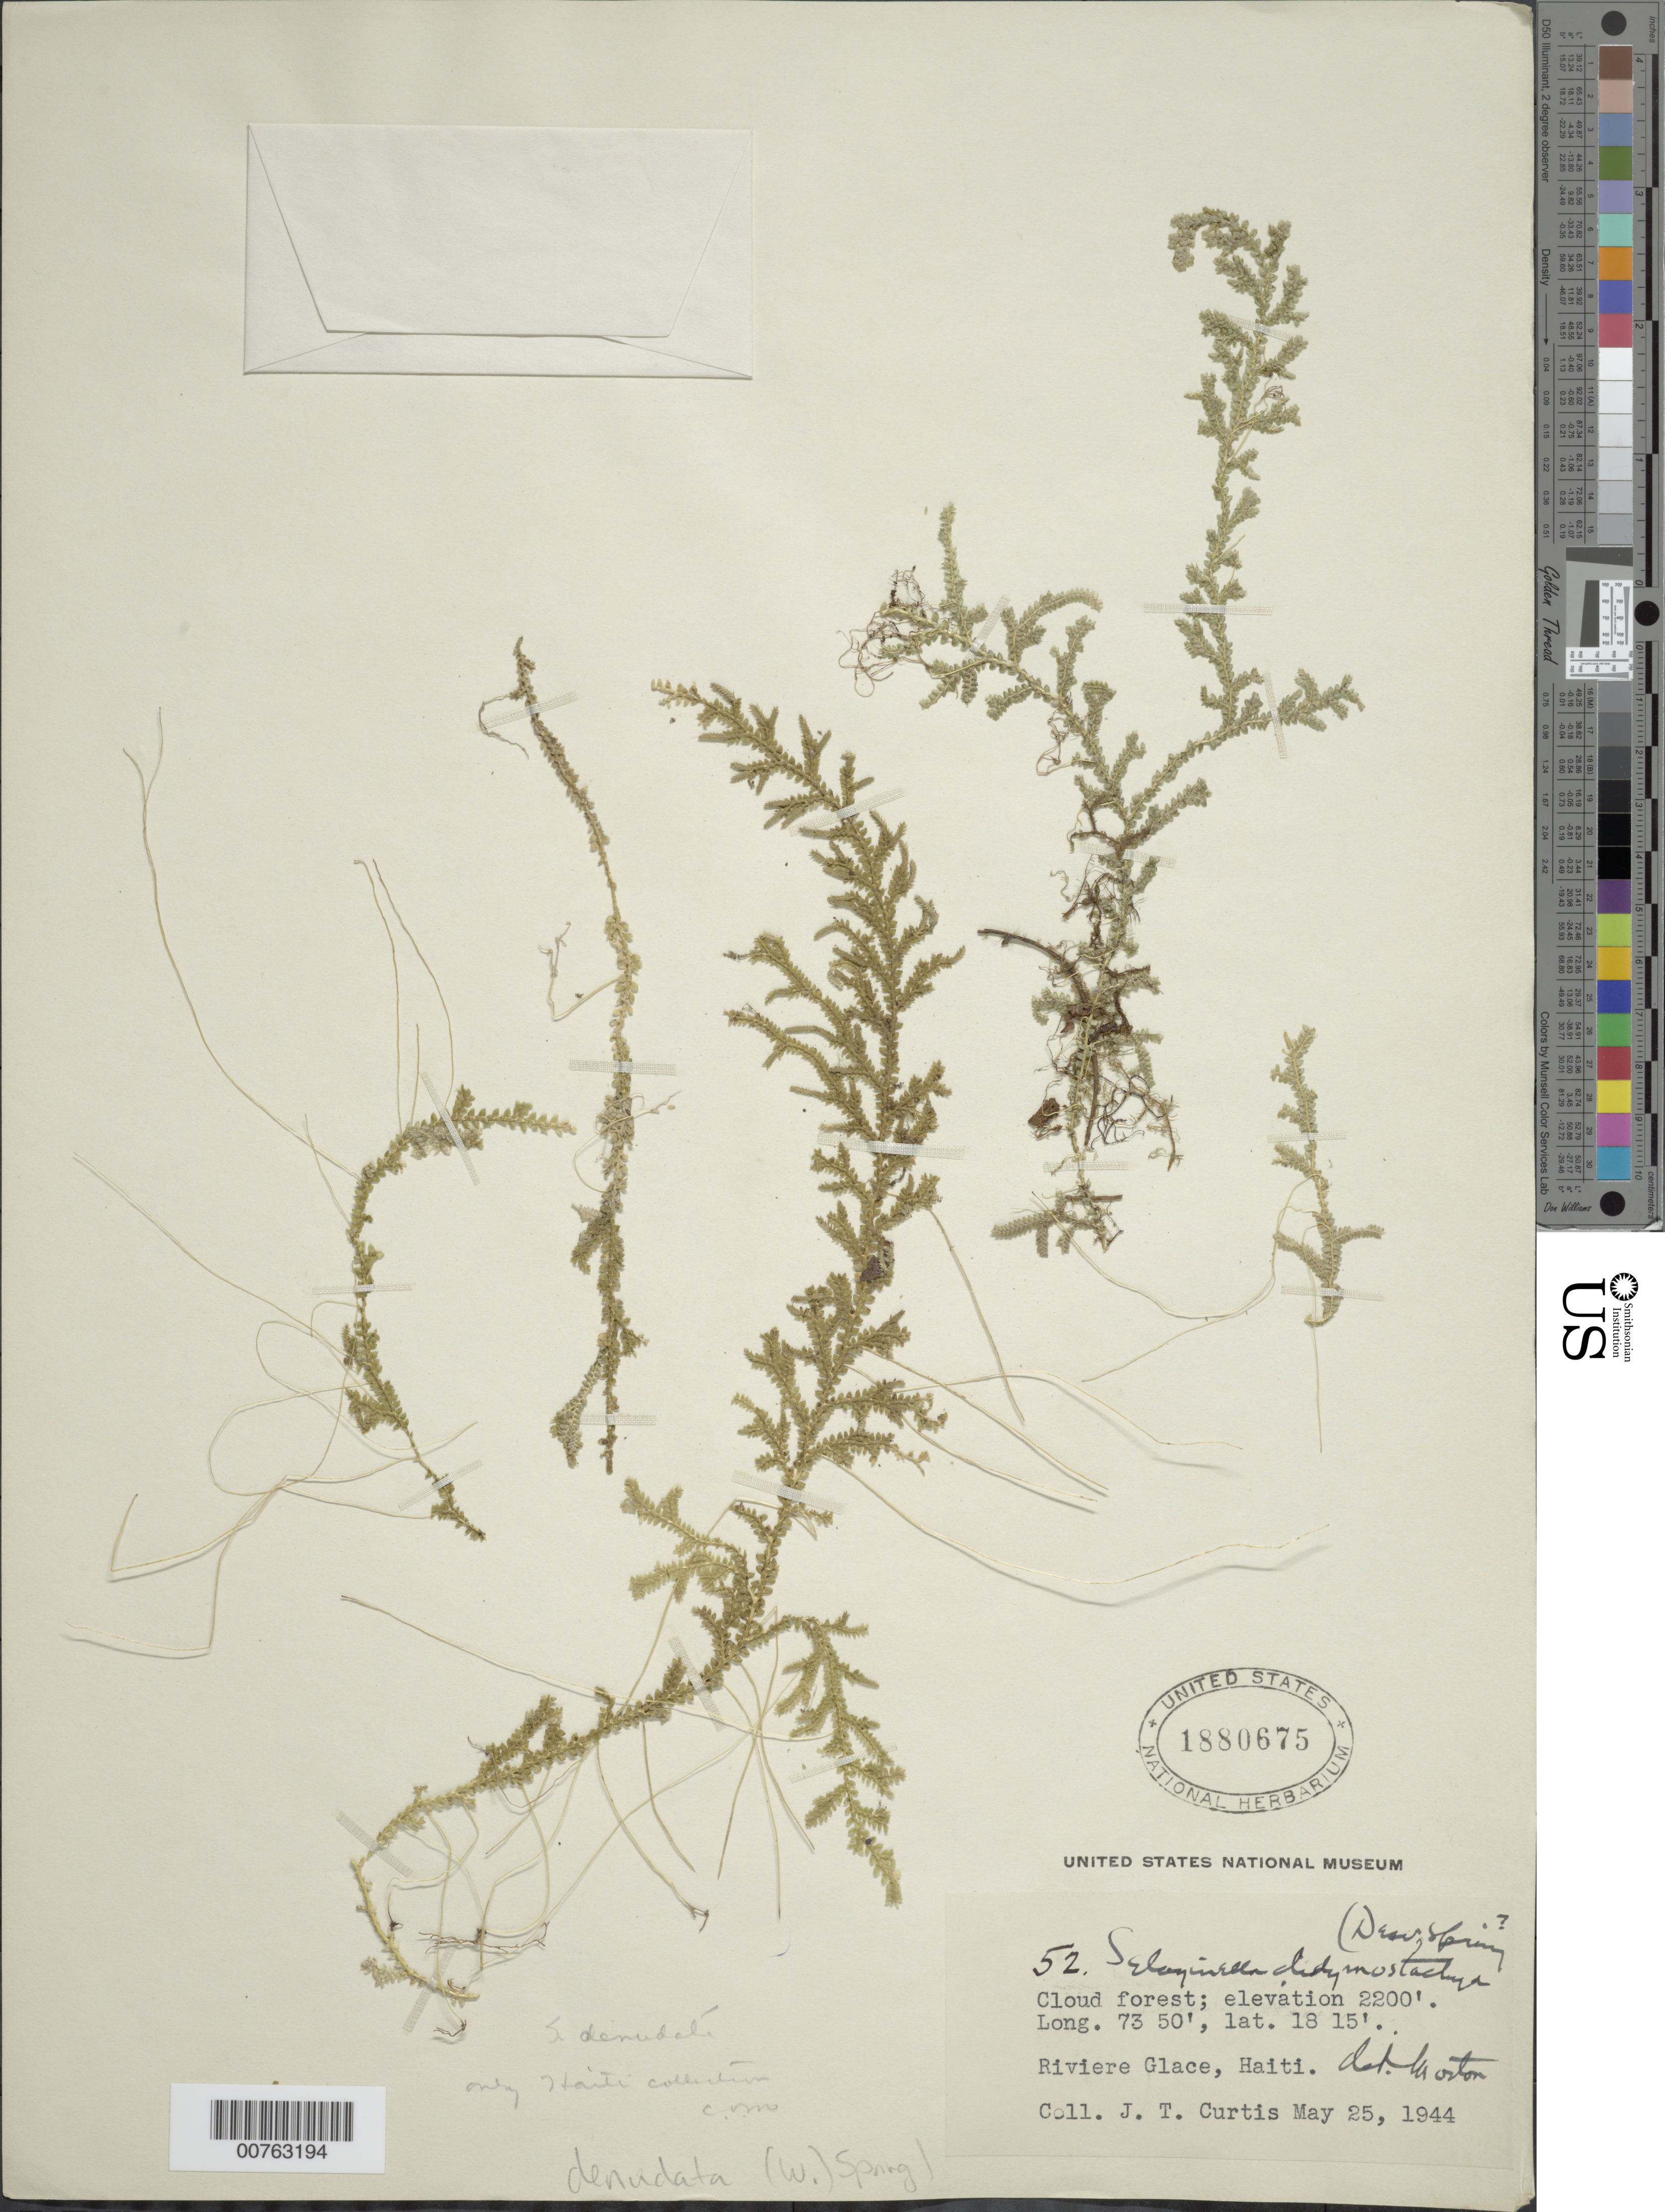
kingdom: Plantae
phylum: Tracheophyta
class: Lycopodiopsida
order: Selaginellales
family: Selaginellaceae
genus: Selaginella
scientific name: Selaginella denudata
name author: (Willd.) Spring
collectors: J. Curtis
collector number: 52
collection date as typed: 25 May 1944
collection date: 1944-05-25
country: Haiti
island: Hispaniola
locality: Riviere Glace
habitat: Cloud forest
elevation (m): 671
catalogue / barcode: US 1880675